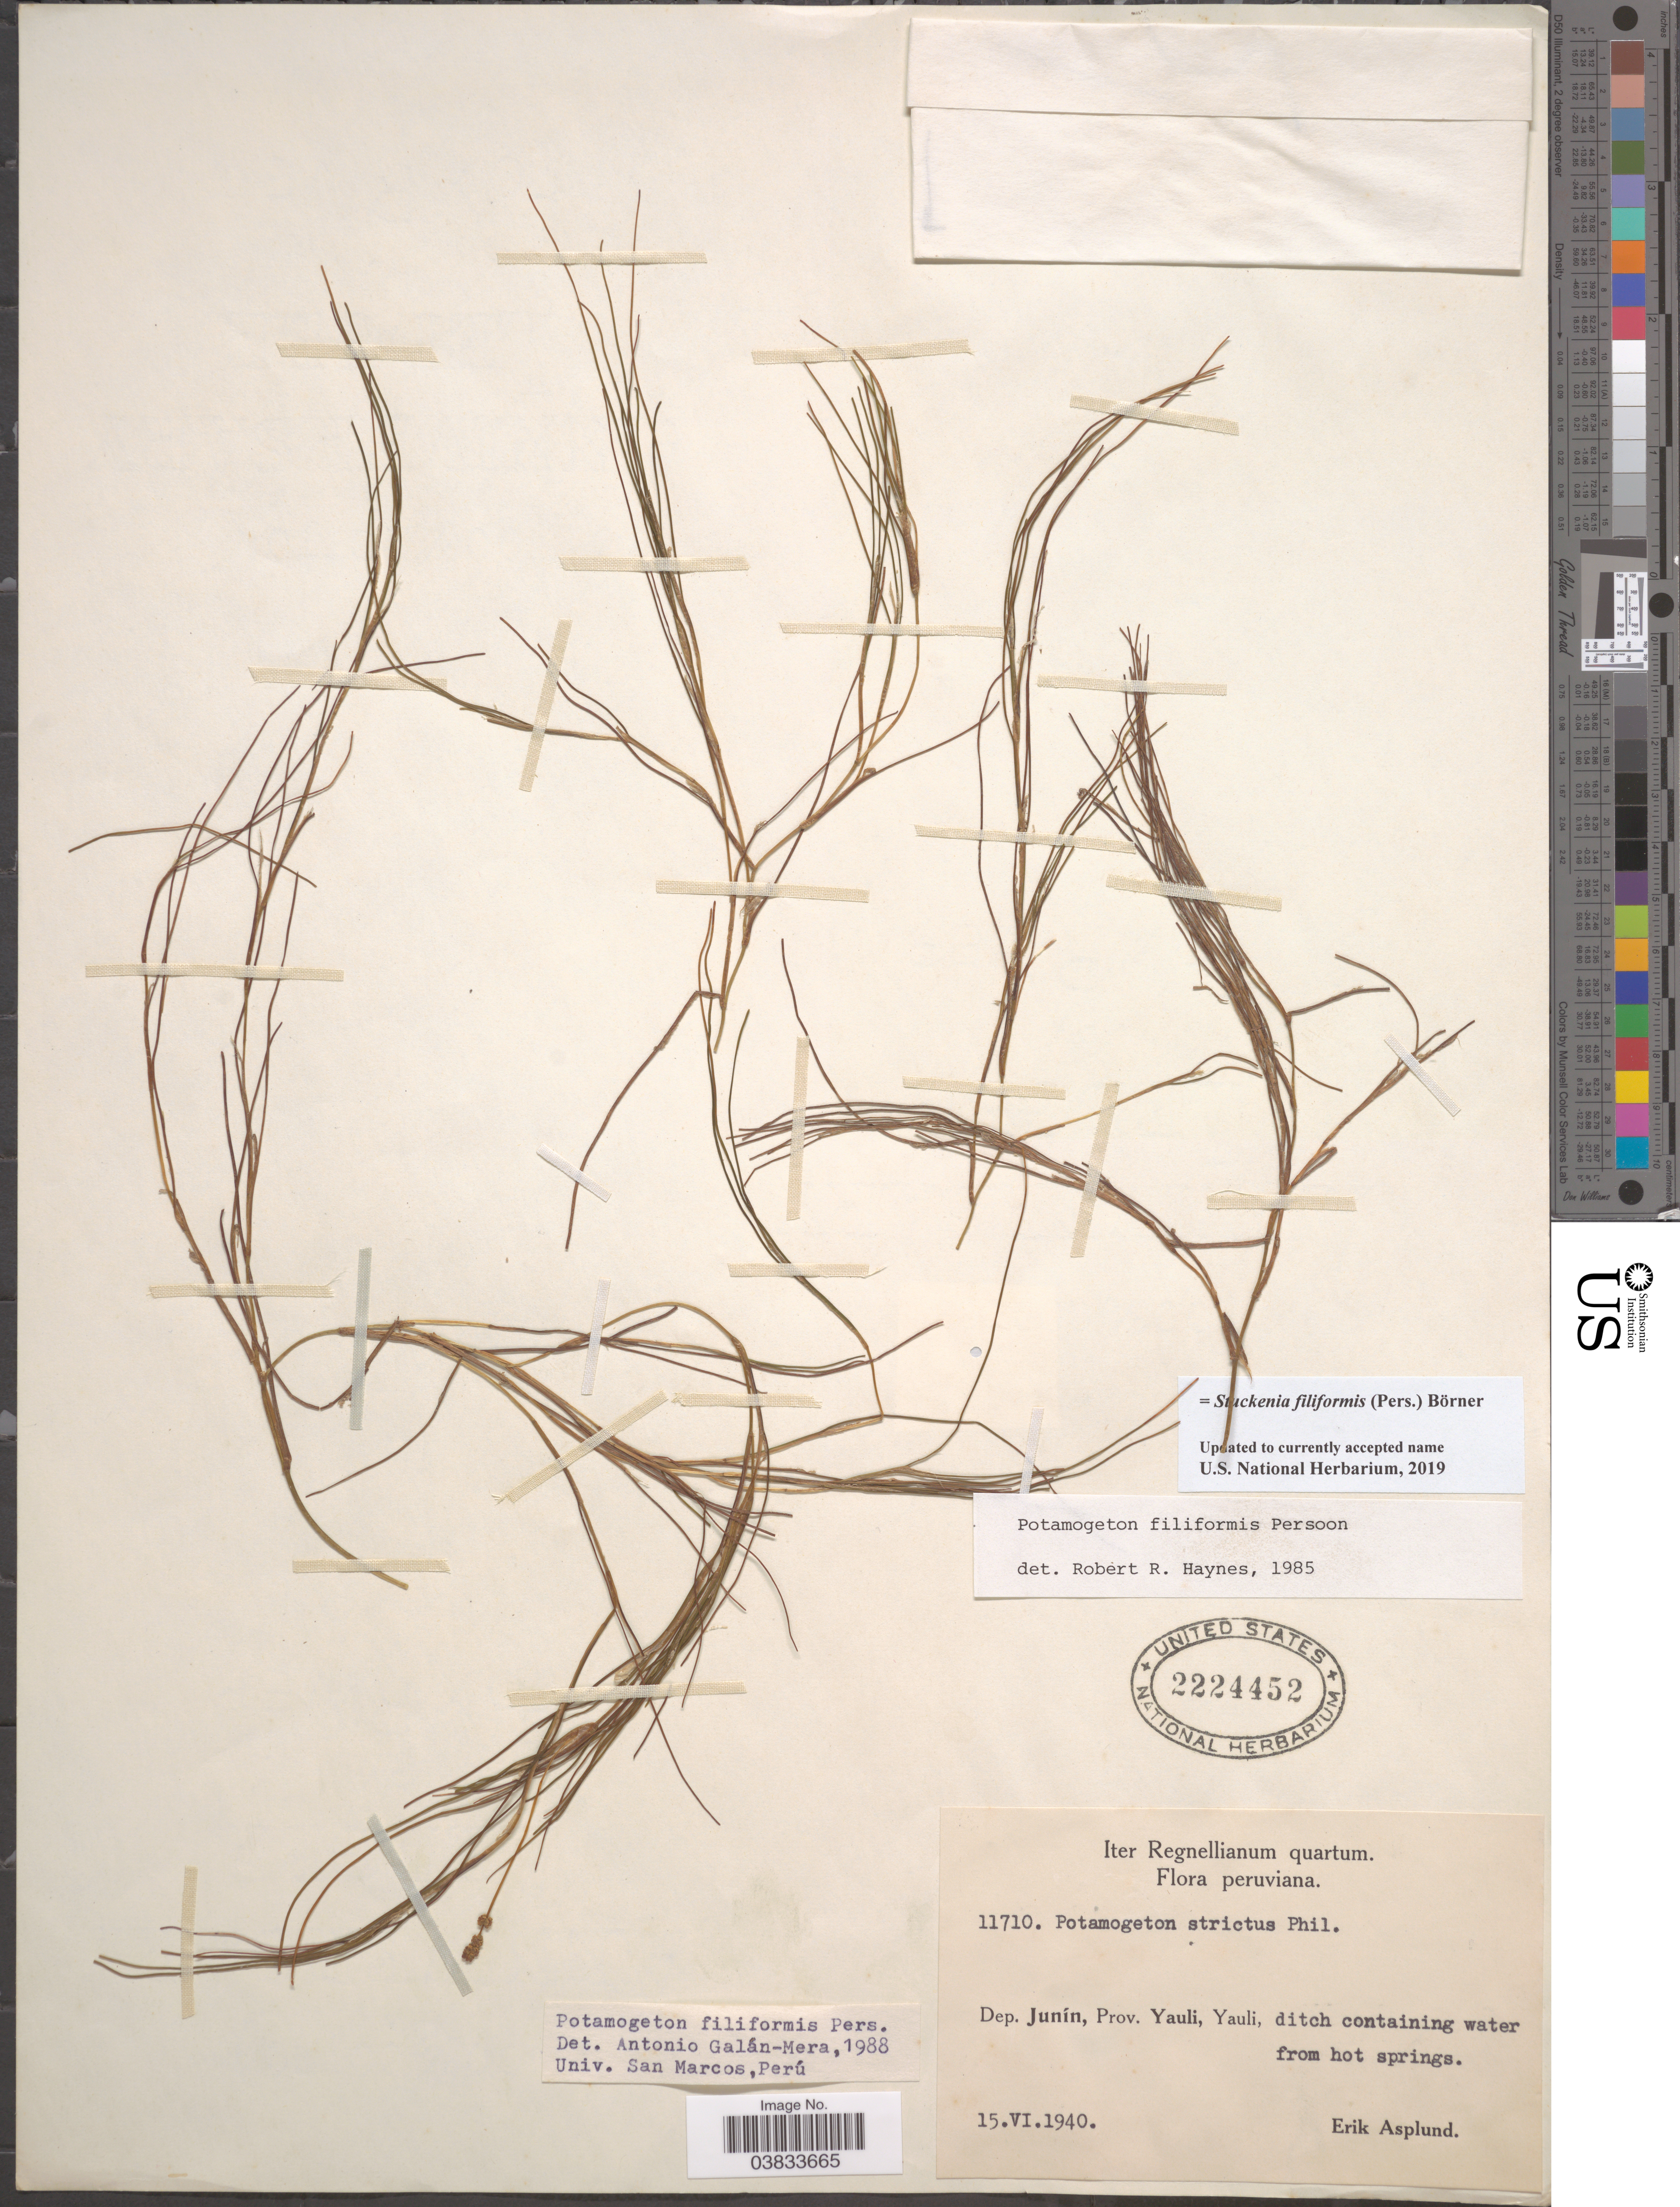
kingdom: Plantae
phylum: Tracheophyta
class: Liliopsida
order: Alismatales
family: Potamogetonaceae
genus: Stuckenia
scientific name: Stuckenia filiformis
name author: (Pers.) Börner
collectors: E. Asplund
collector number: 11710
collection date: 1940-06-15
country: Peru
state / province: Junín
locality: Dep. Junín, Prov. Yauli, Yauli.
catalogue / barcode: US 2224452